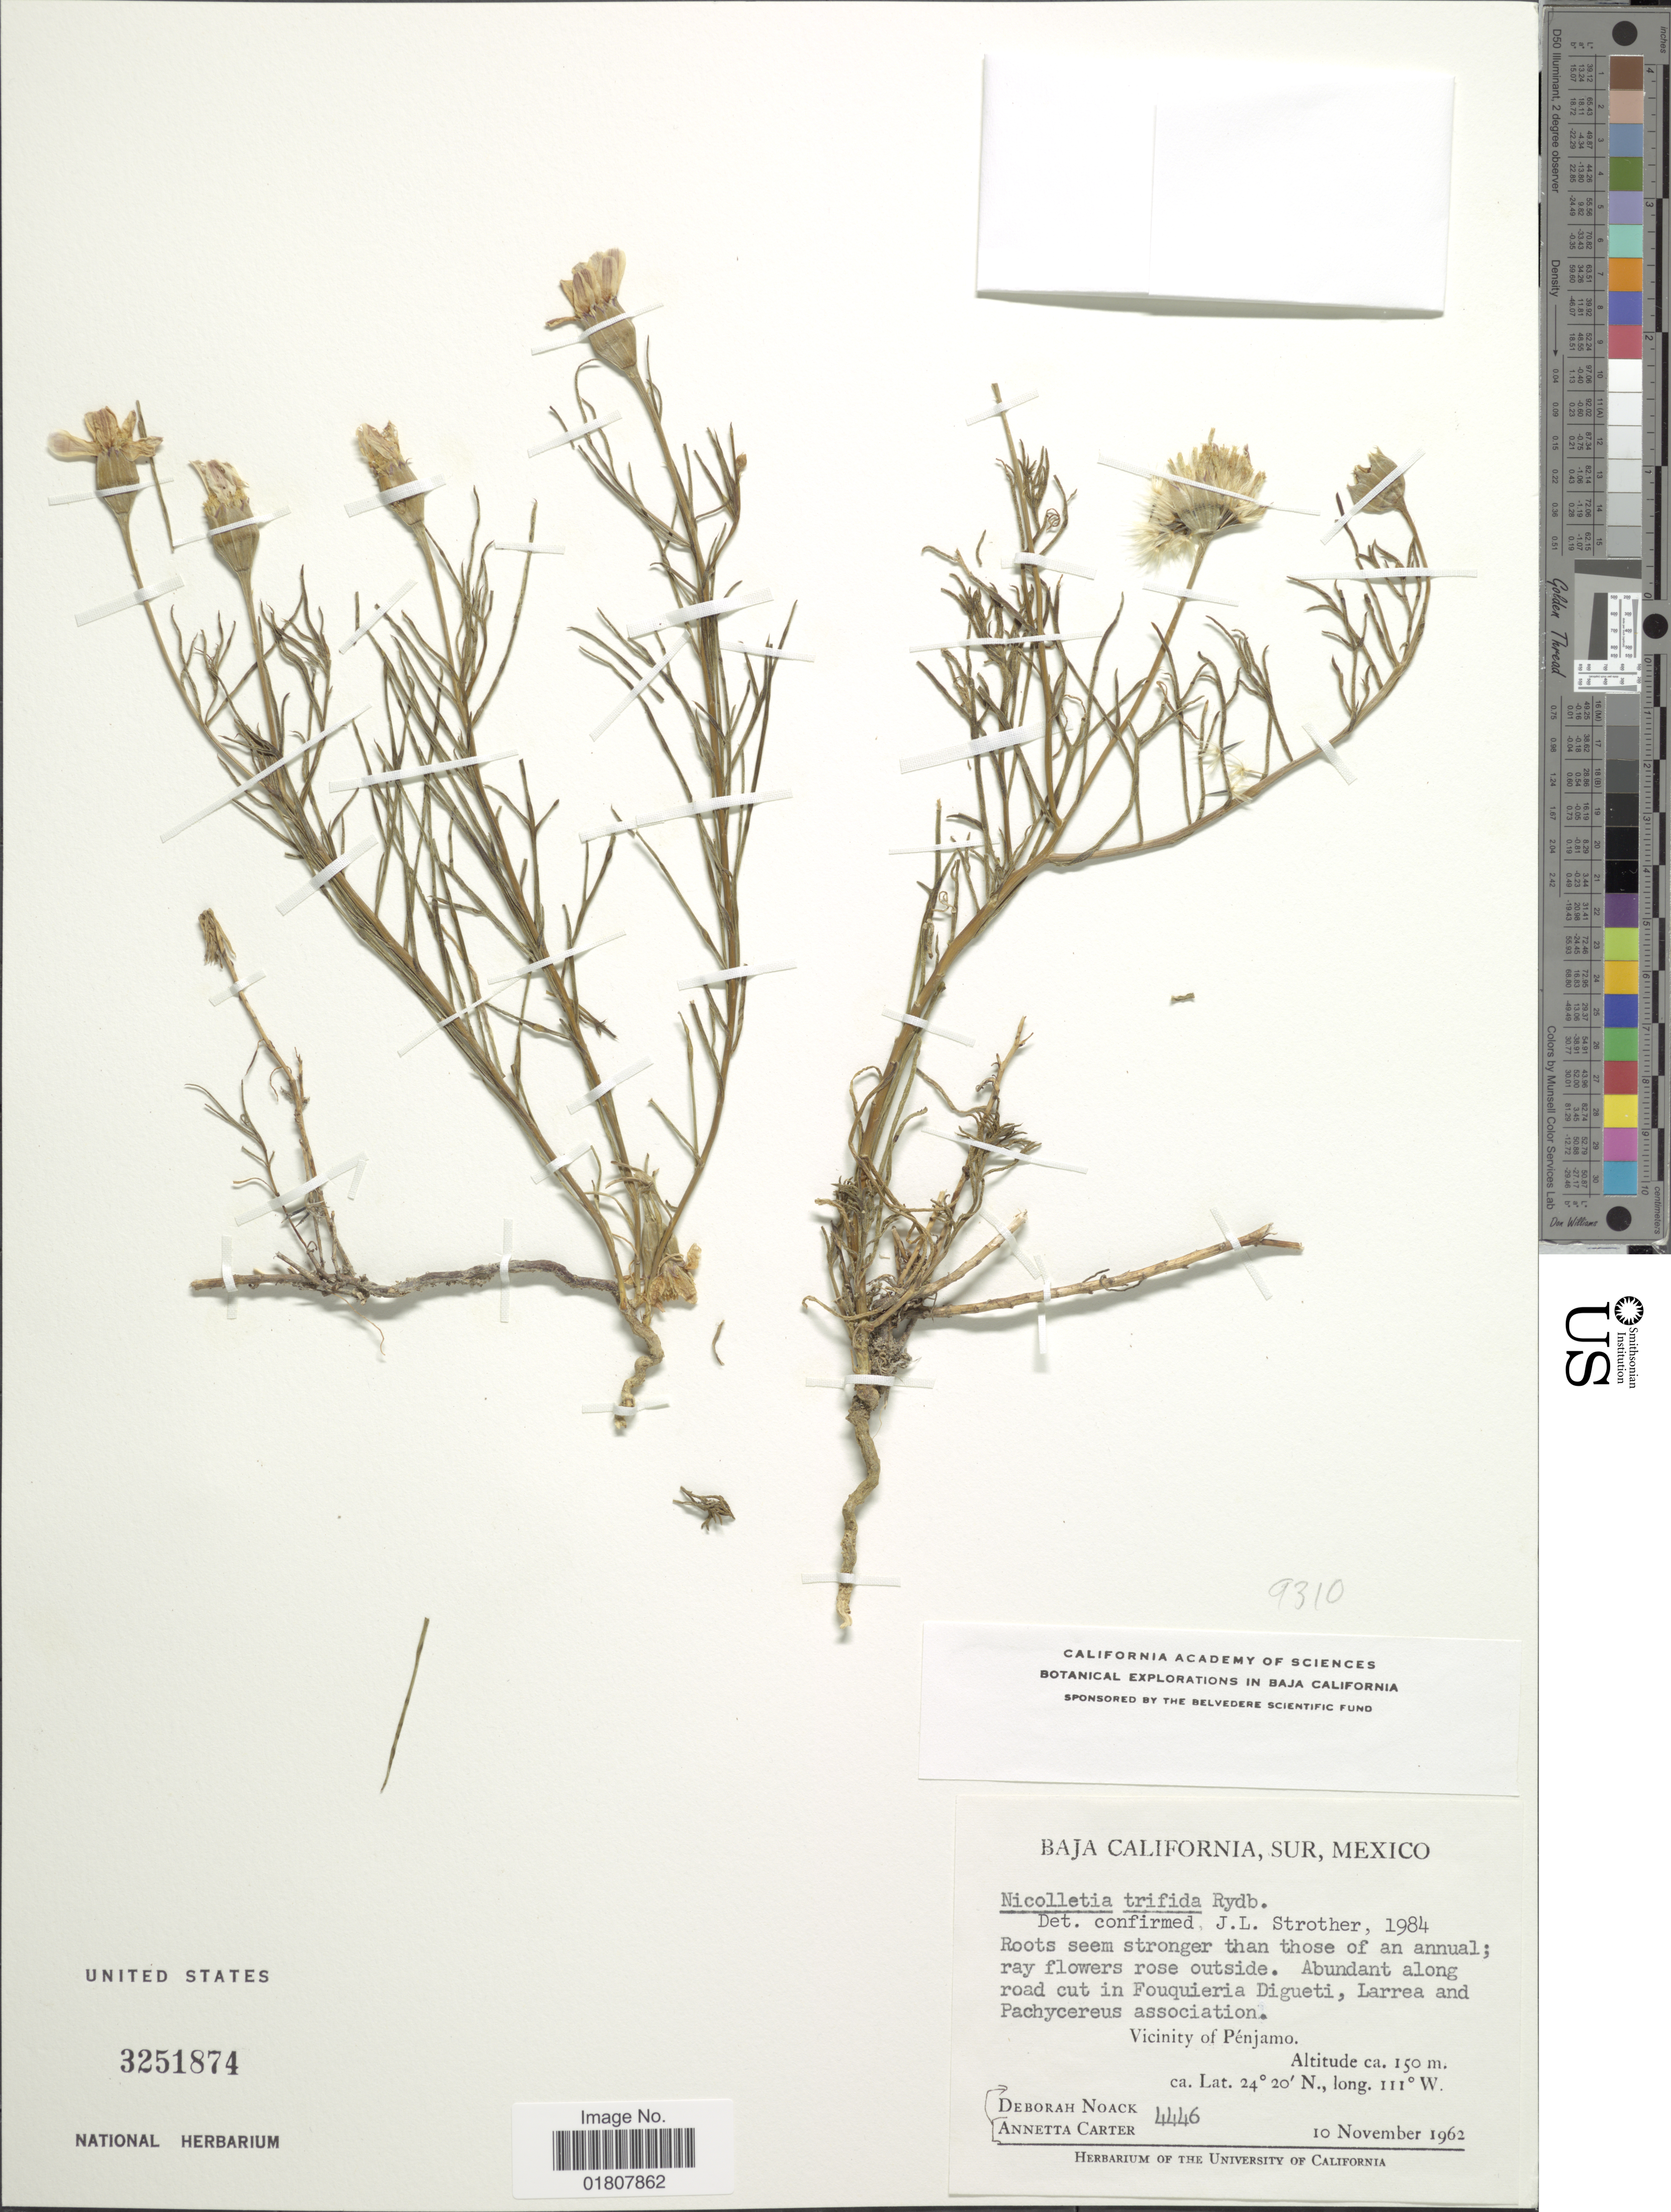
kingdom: Plantae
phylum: Tracheophyta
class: Magnoliopsida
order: Asterales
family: Asteraceae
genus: Nicolletia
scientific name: Nicolletia trifida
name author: Rydb.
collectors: Noack, D. & A. M. Carter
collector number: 4446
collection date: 1962-11-10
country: Mexico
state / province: Baja California Sur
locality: Vicinity of Penjamo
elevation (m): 150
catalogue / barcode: US 3251874